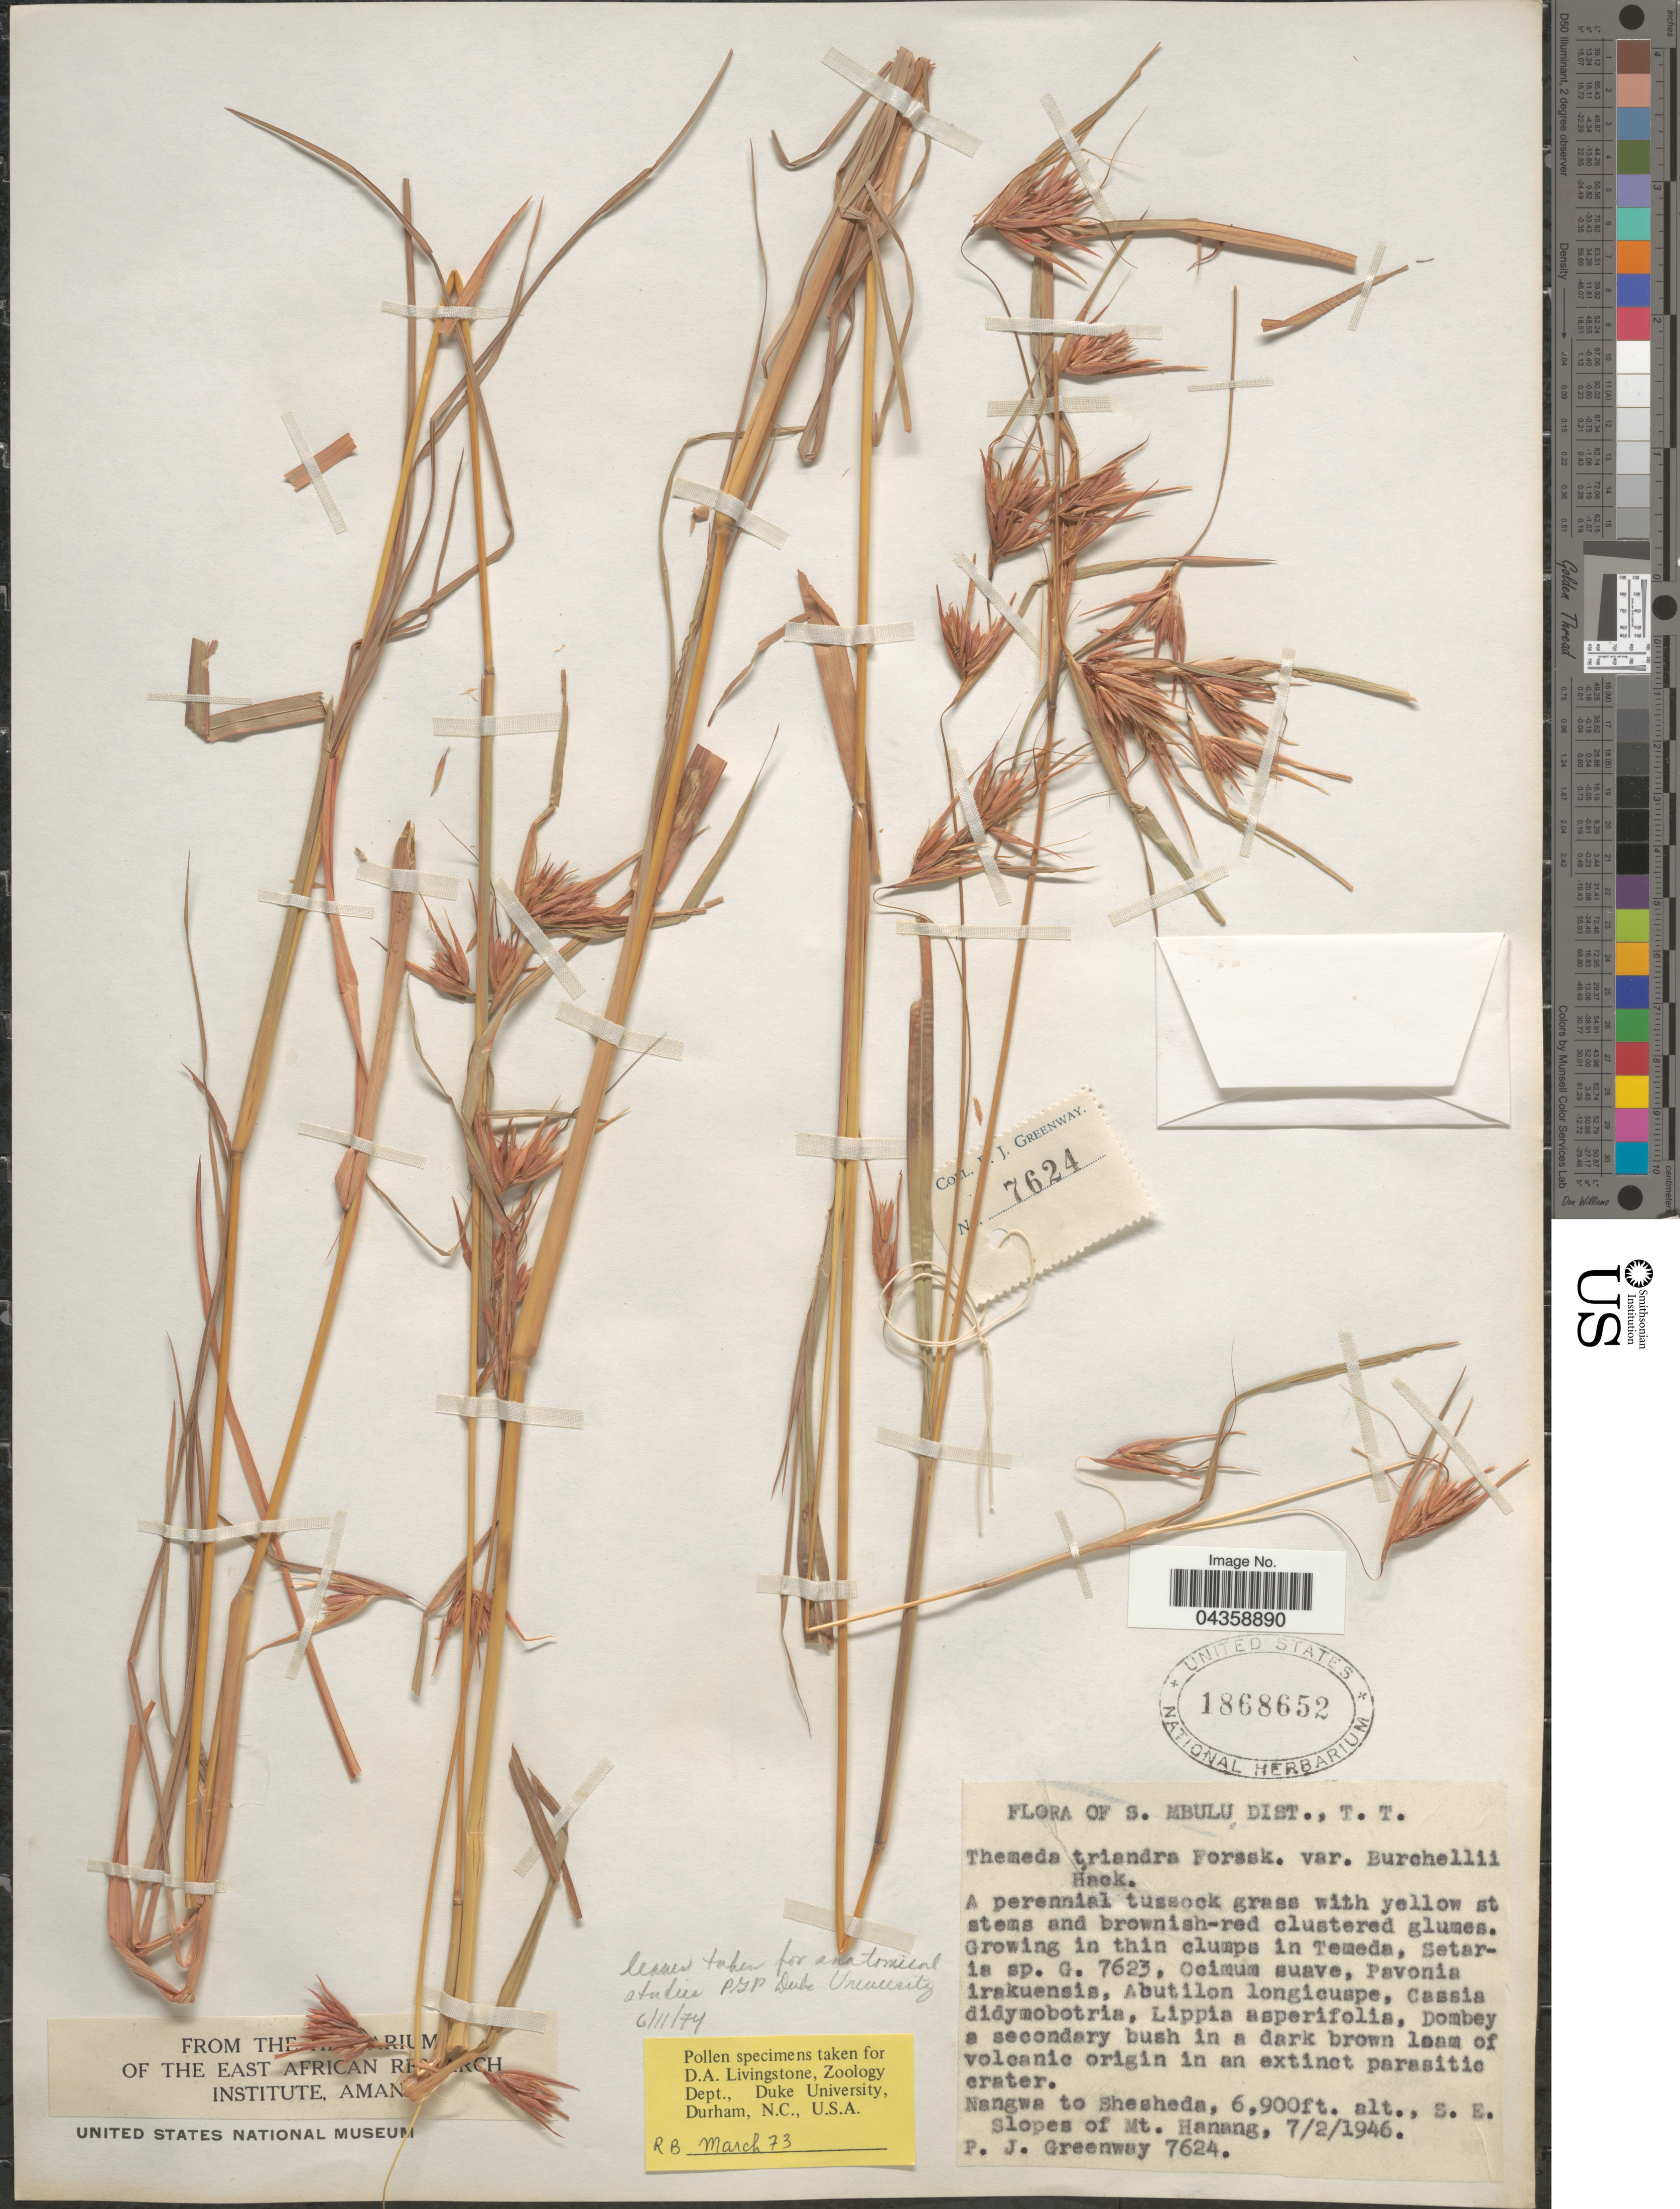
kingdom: Plantae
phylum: Tracheophyta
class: Liliopsida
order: Poales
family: Poaceae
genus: Themeda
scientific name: Themeda triandra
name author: Forssk.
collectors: P. J. Greenway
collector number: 7624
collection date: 1946-02-07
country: Tanzania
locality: S. Mbulu Dist., T. T. Nangwa to Shesheda, S. E. Slopes of Mt. Hanang.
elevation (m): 2103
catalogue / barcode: US 1868652